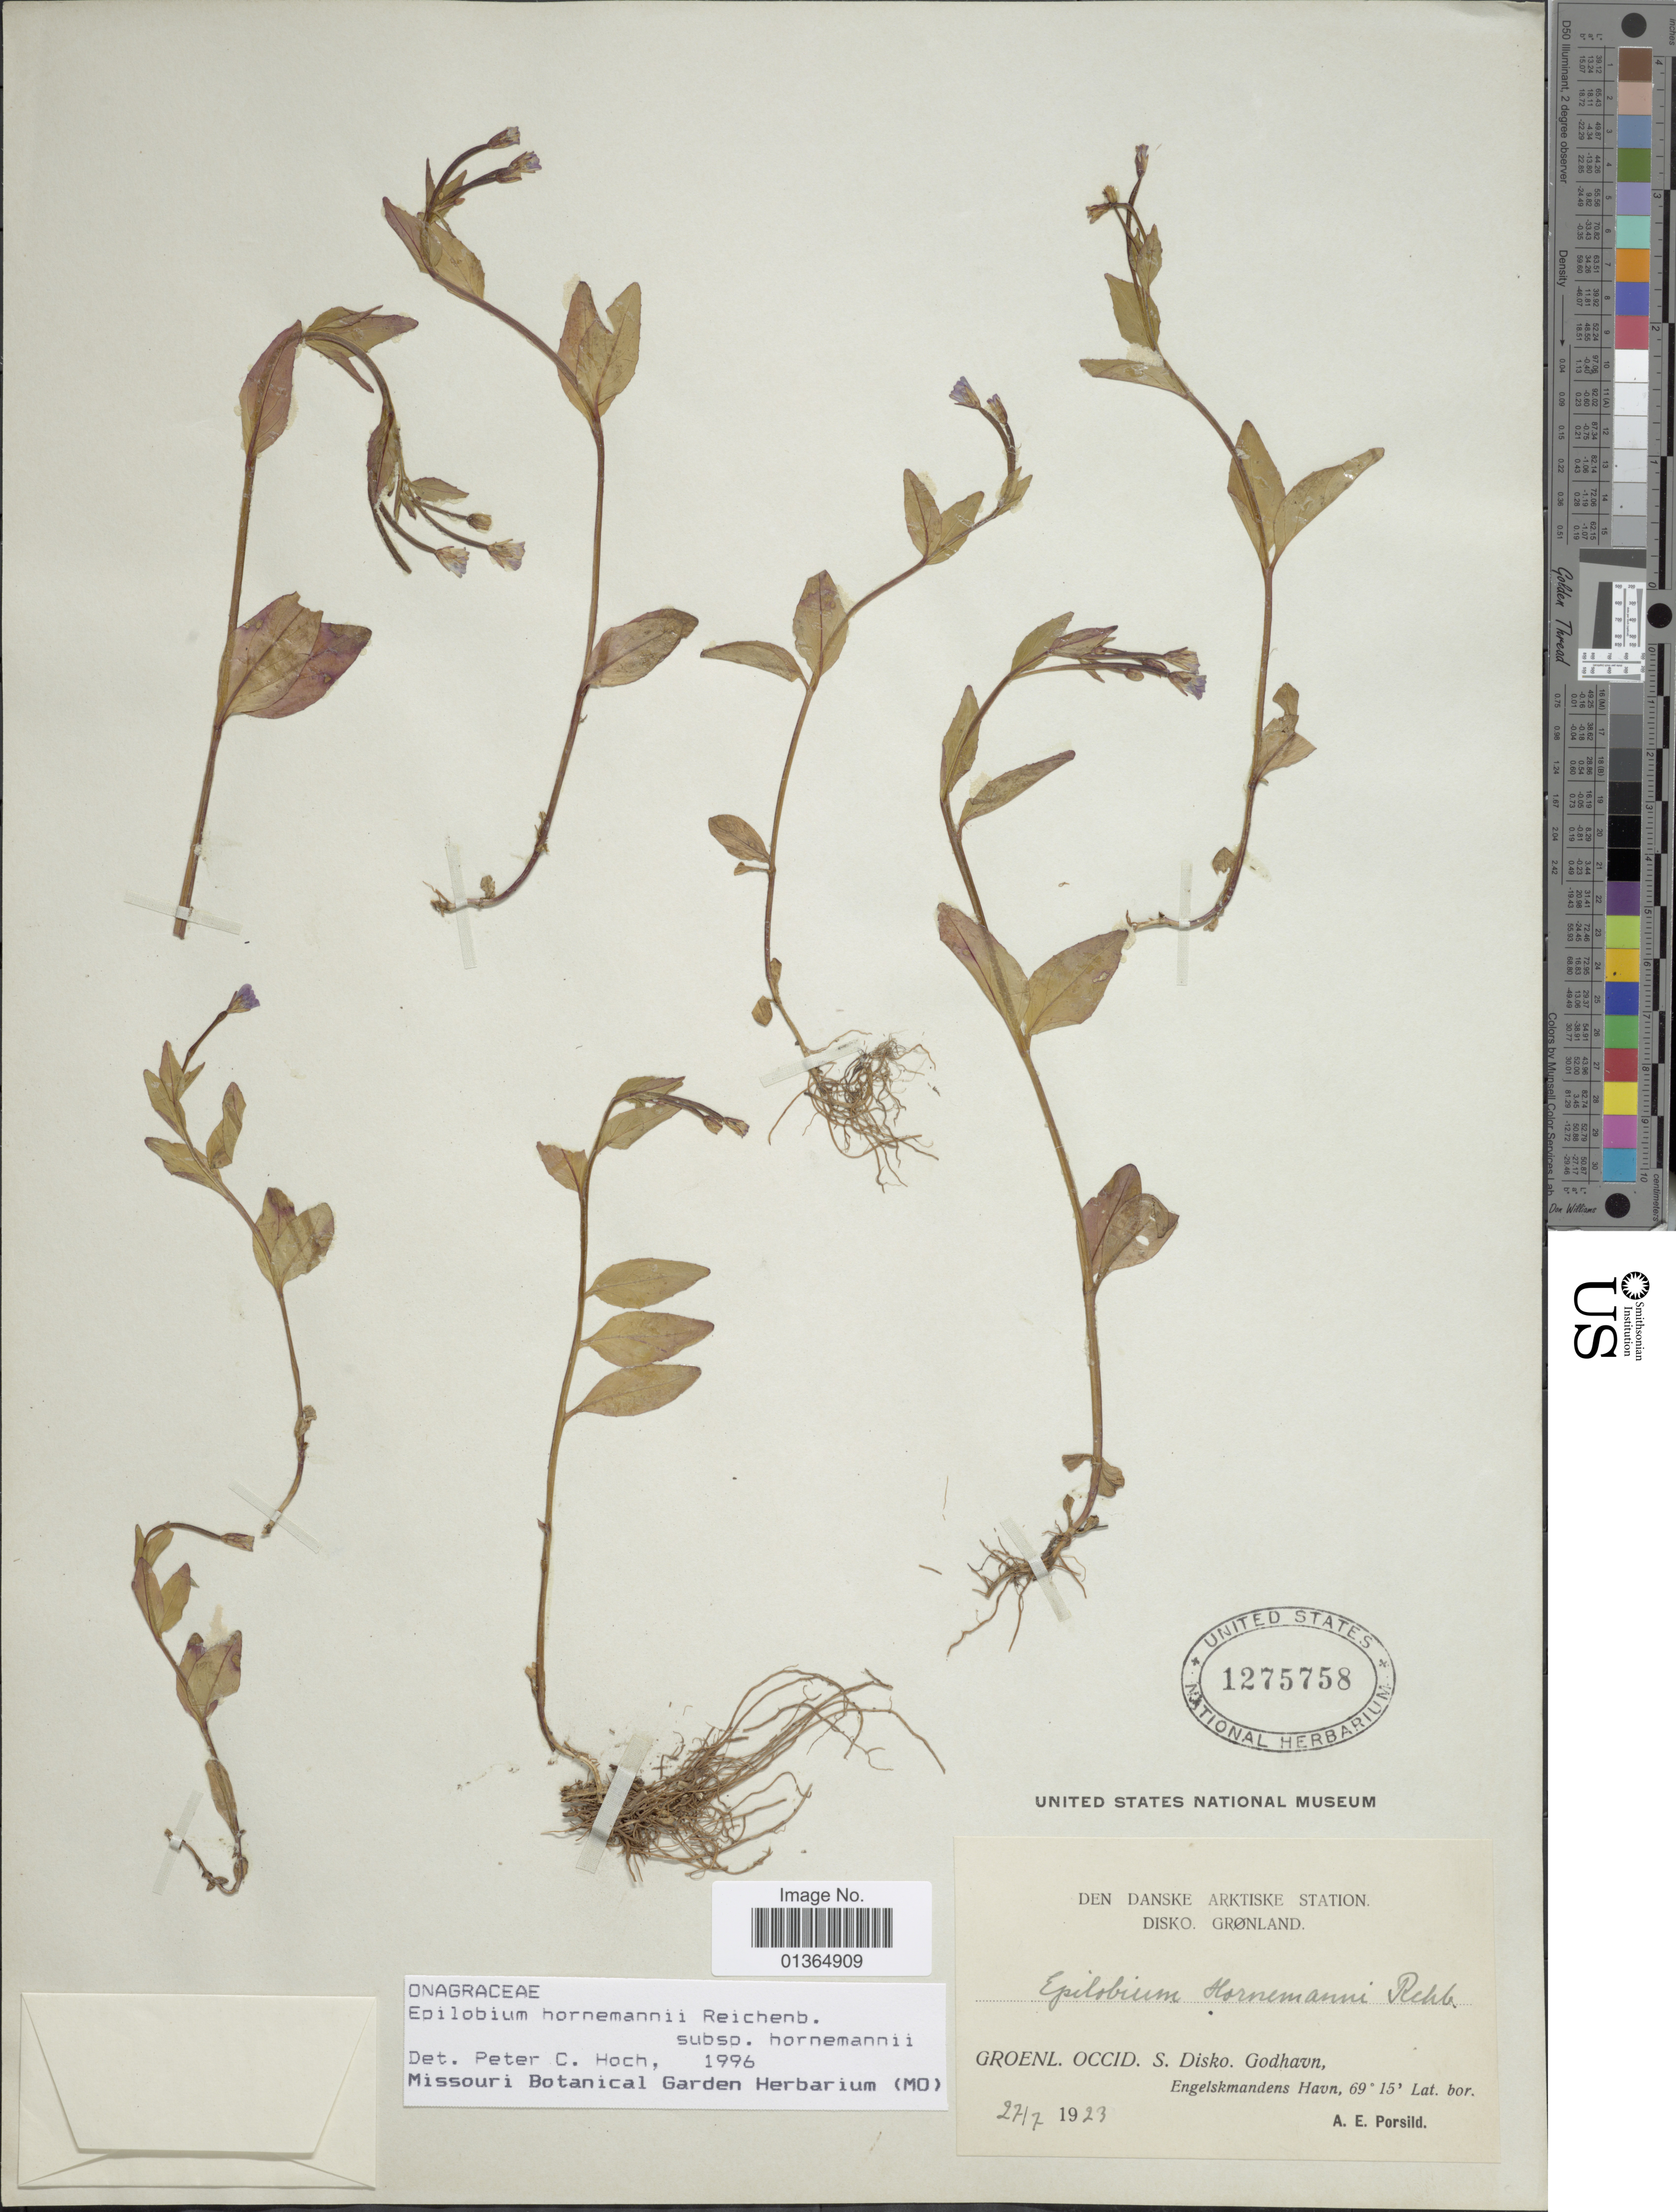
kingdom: Plantae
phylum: Tracheophyta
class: Magnoliopsida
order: Myrtales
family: Onagraceae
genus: Epilobium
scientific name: Epilobium hornemannii subsp. hornemannii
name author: Rchb.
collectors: A. E. Porsild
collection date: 1923-07-27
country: Greenland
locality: Den Danske Arktiske Station. Groenl. Occid. S. Disko. Godhavn, Engelskmandens Havn.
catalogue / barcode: US 1275758